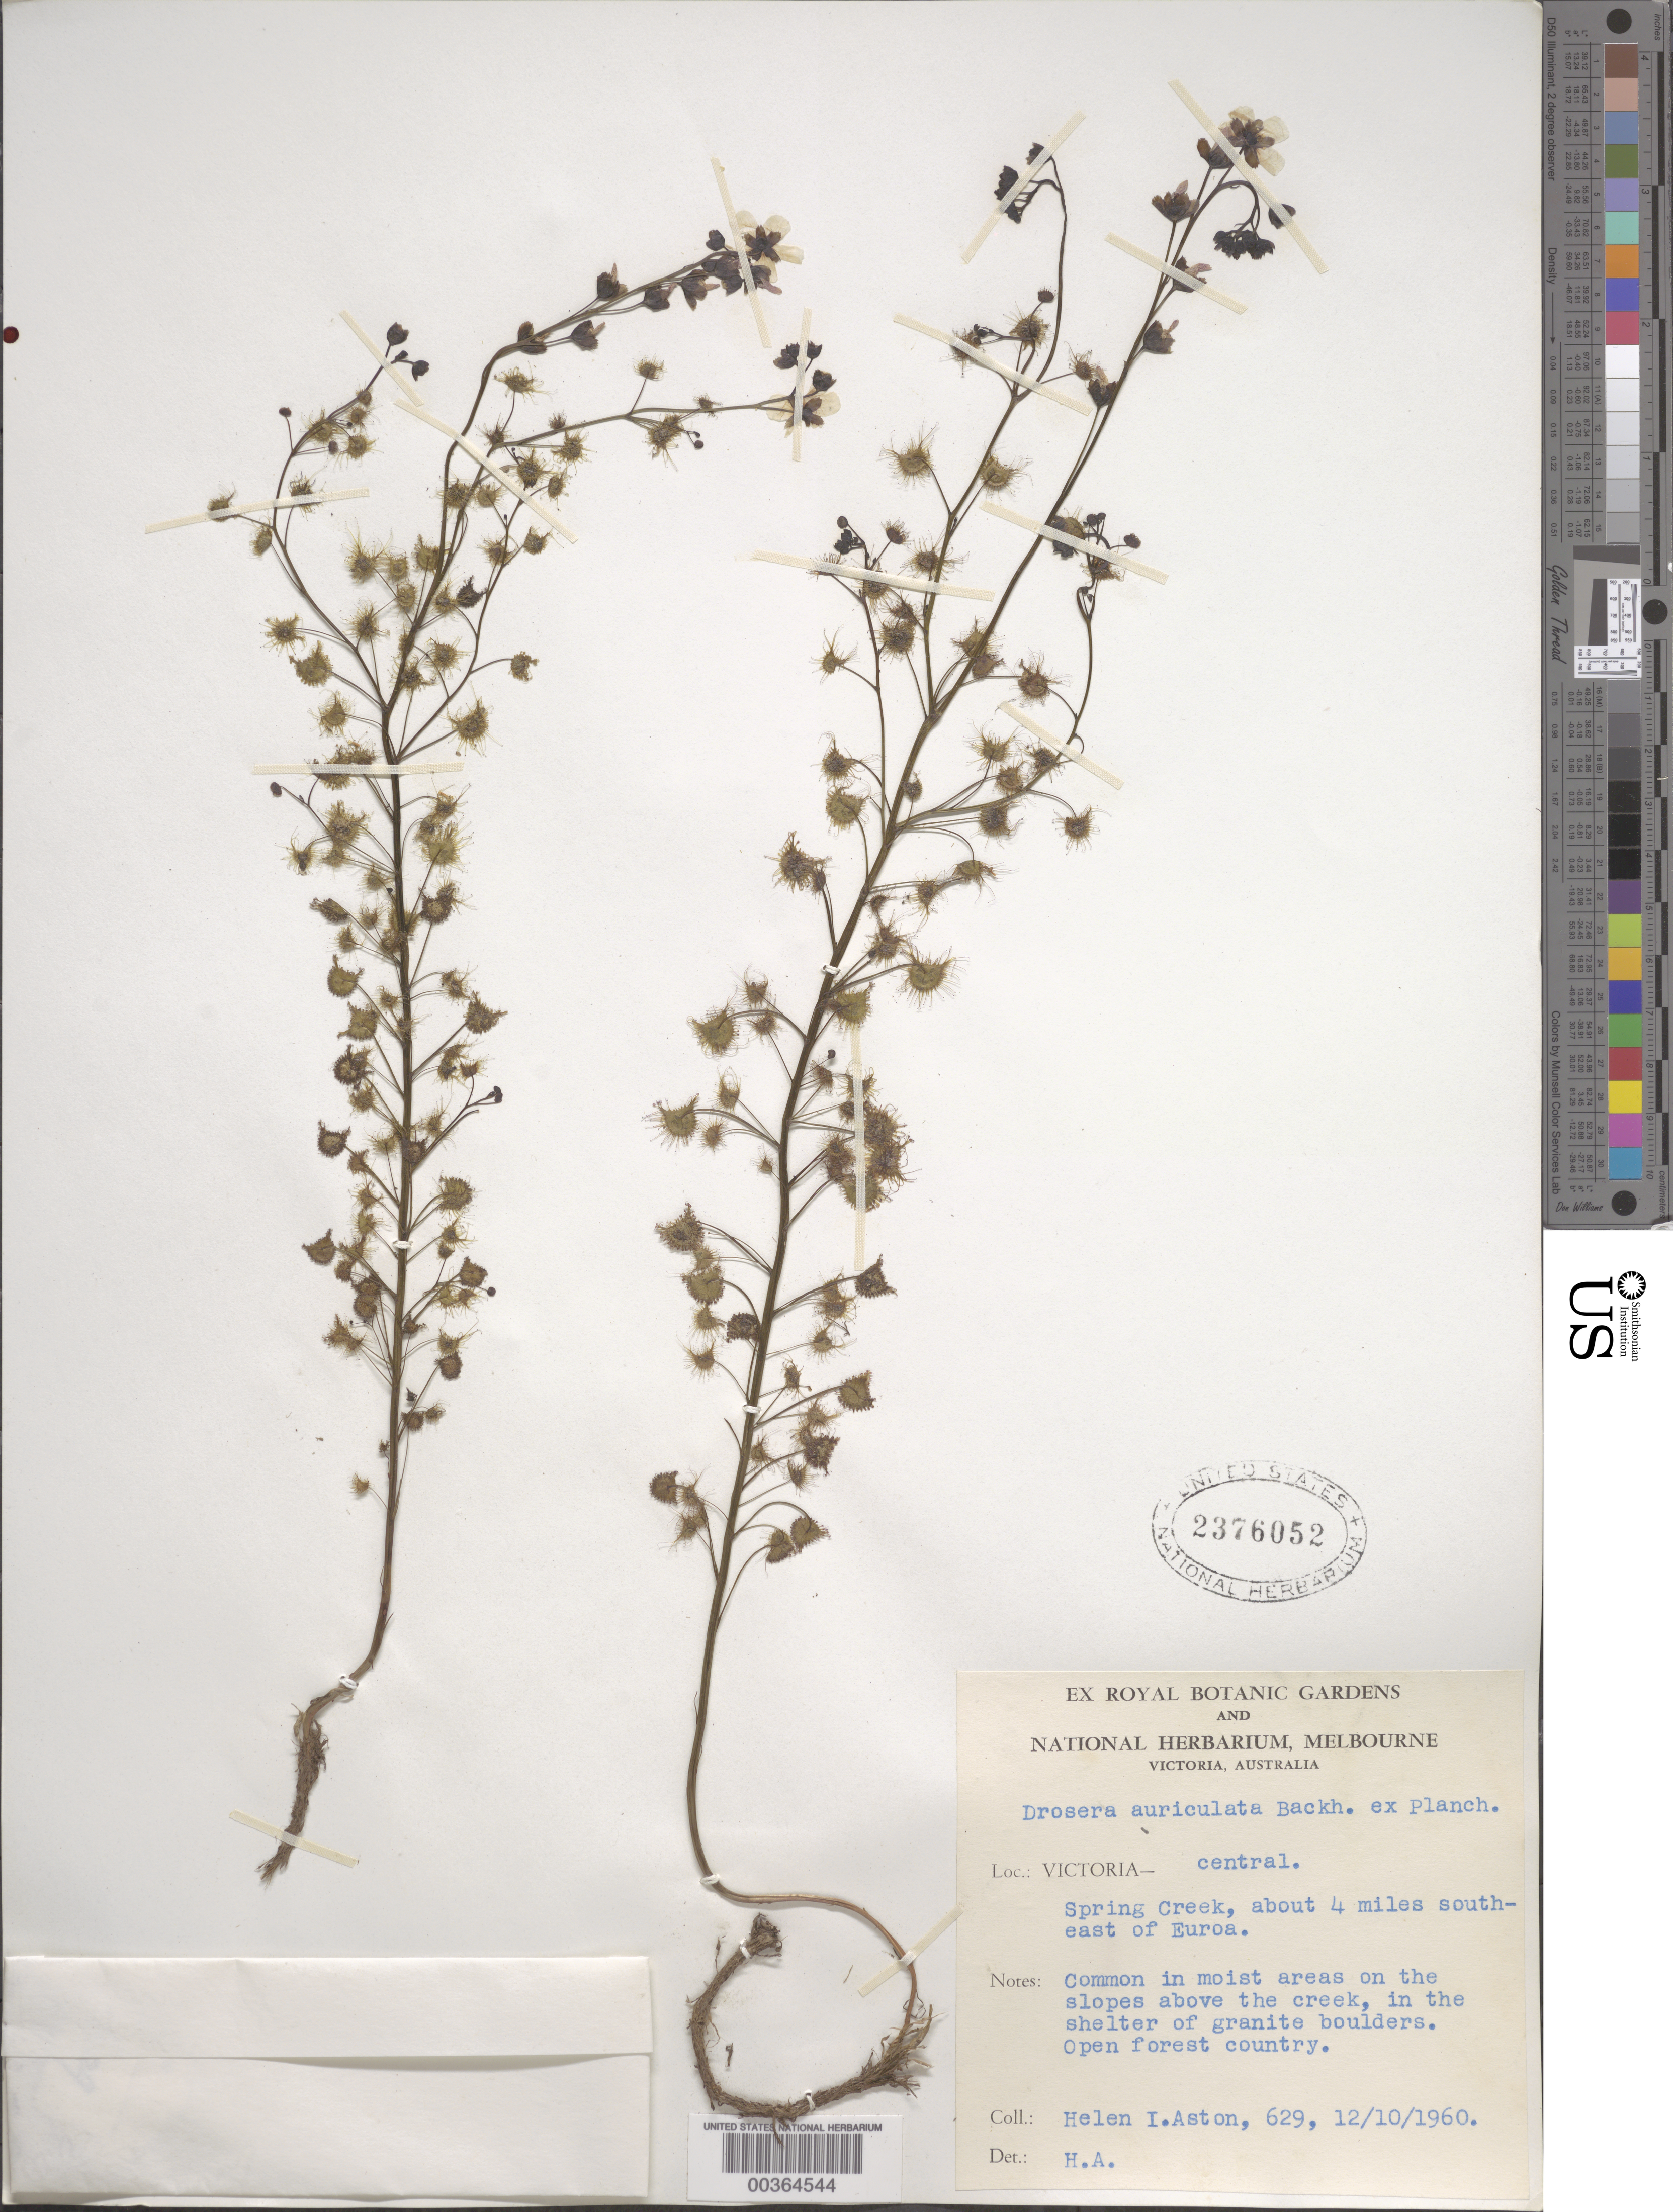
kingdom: Plantae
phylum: Tracheophyta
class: Magnoliopsida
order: Caryophyllales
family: Droseraceae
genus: Drosera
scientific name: Drosera auriculata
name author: Backh. ex Planch.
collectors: H. I. Aston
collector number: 629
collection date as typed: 12 Oct 1960 or 10 Dec 1960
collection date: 1960-10-12 or 1960-12-10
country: Australia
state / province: Victoria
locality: Spring creek, se of euroa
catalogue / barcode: US 2376052